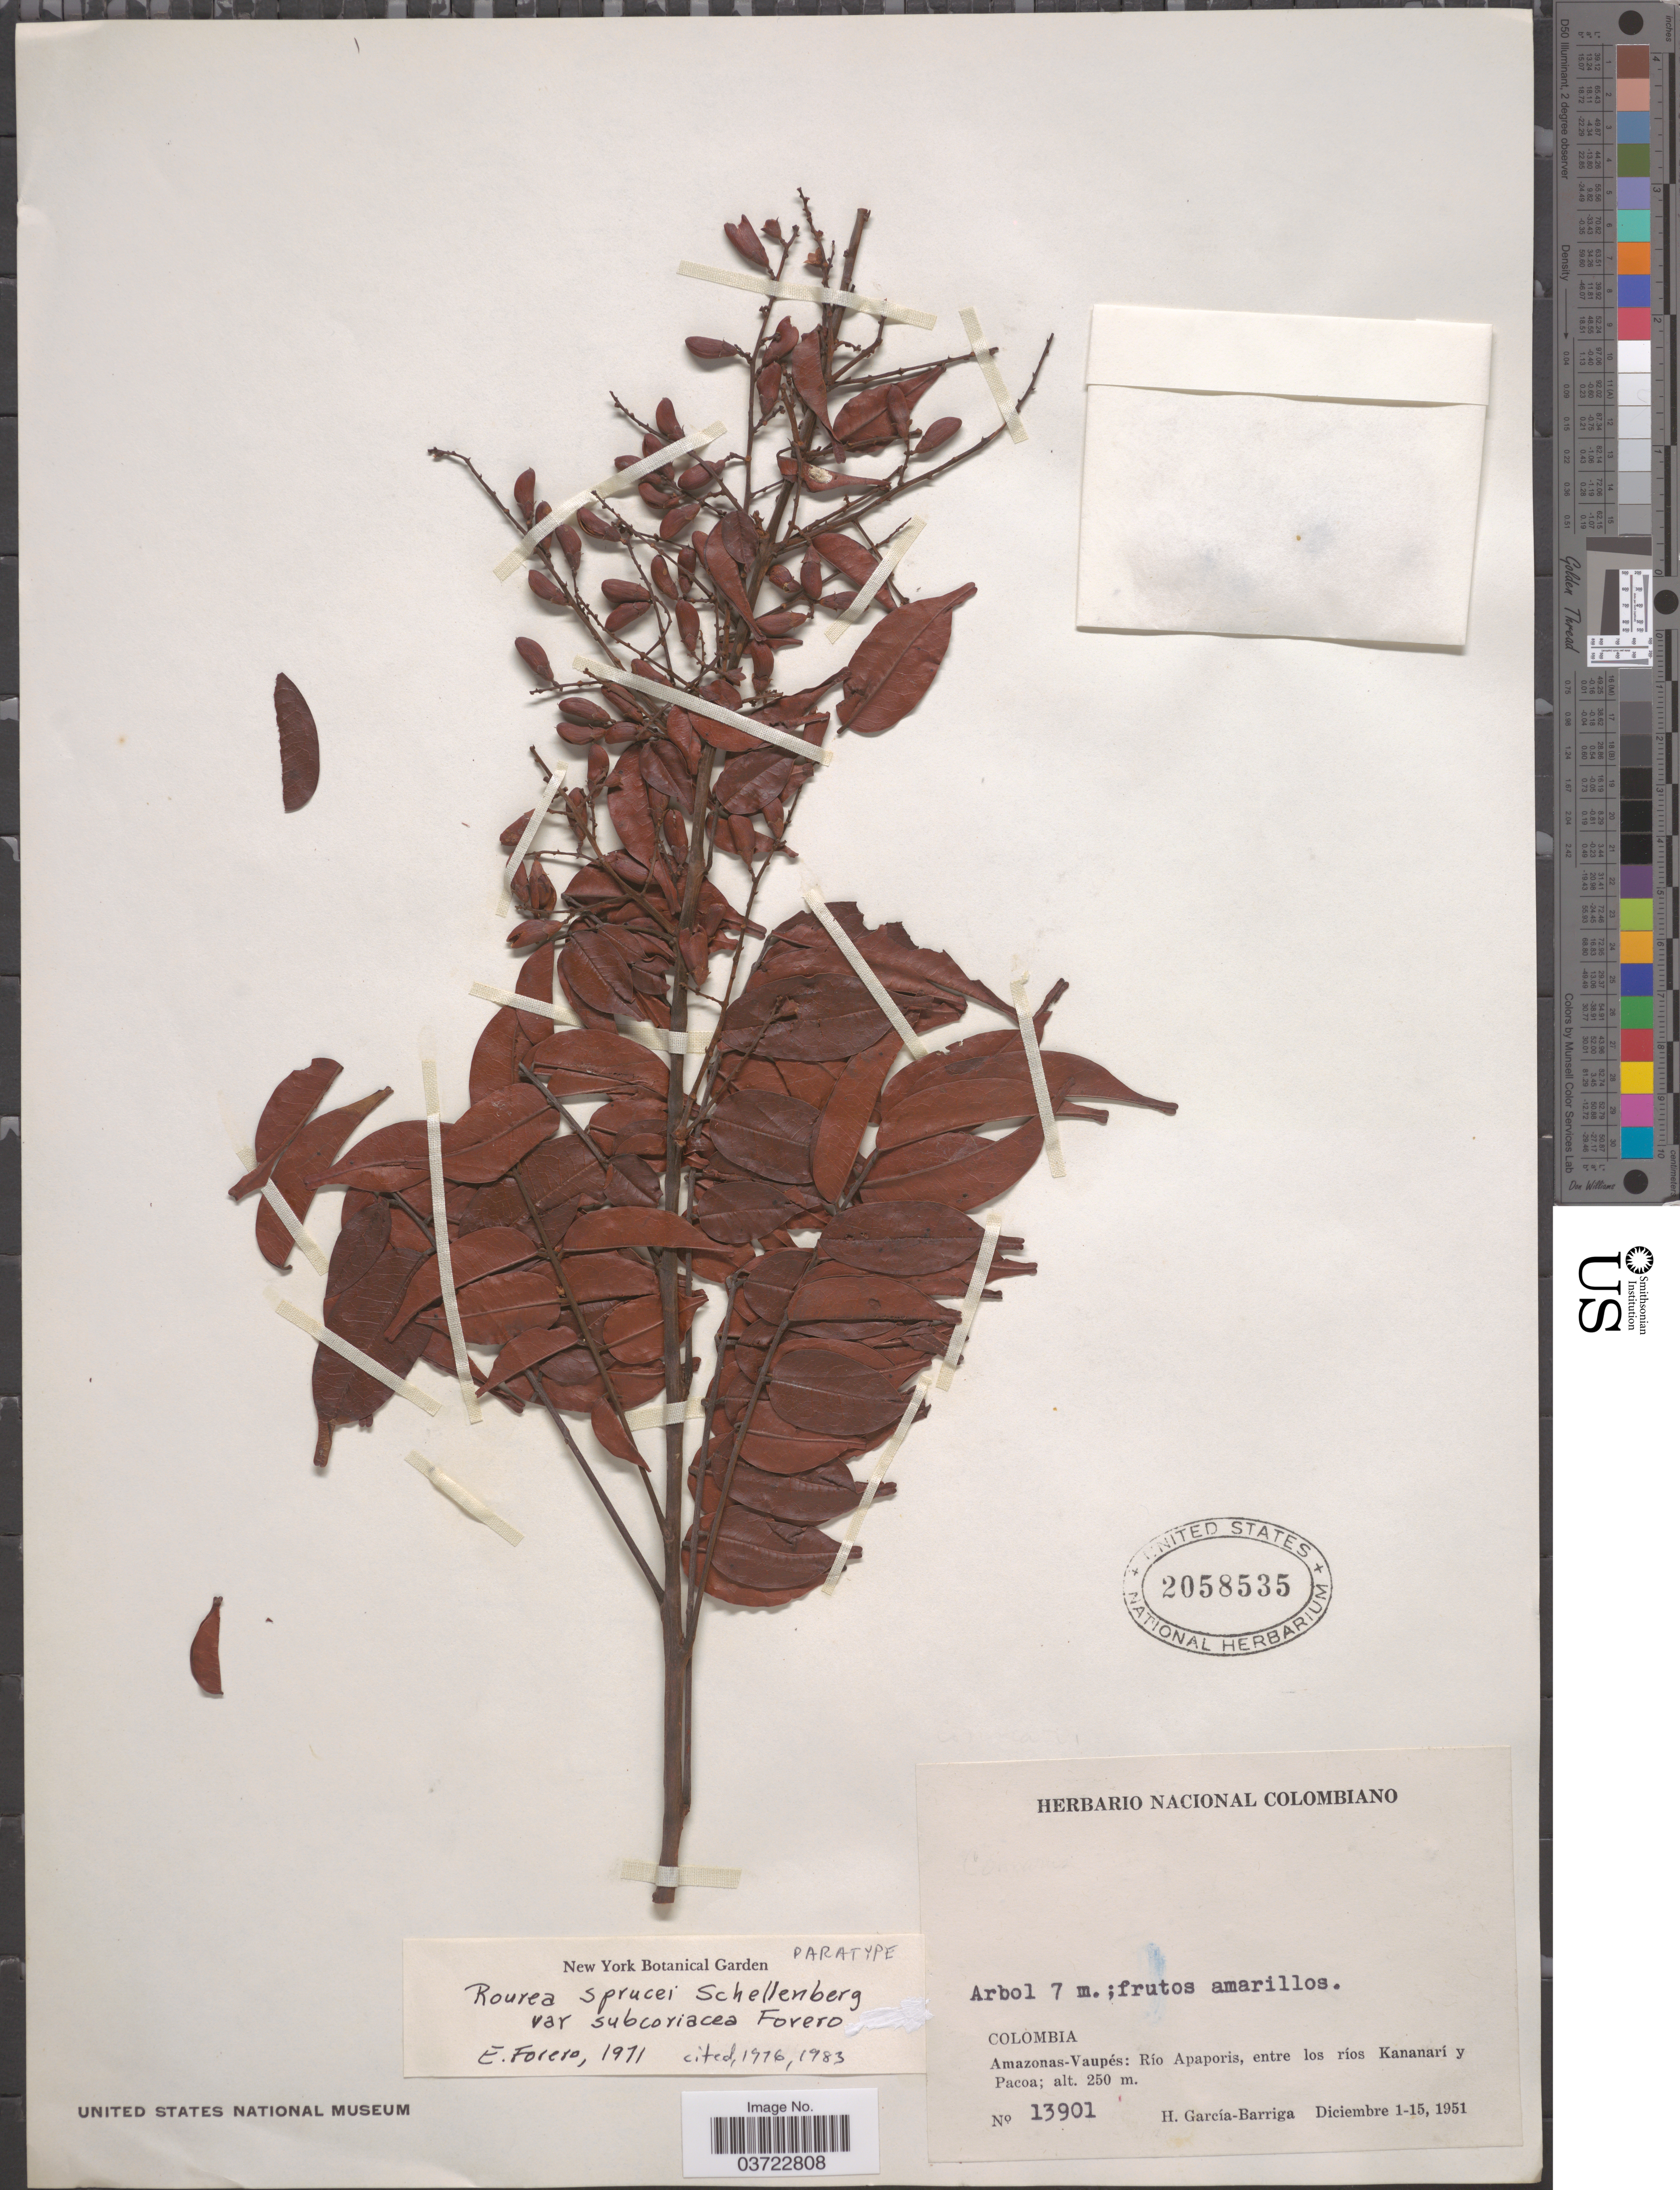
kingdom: Plantae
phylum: Tracheophyta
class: Magnoliopsida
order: Oxalidales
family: Connaraceae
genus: Rourea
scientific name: Rourea sprucei var. subcoriacea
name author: Forero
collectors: H. García Barriga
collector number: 13901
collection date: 1951-12-01/1951-12-15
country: Colombia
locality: Amazonas-Vaupés: Río Apaporis, entre los ríos Kananarí y Pacoa.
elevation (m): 250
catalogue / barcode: US 2058535